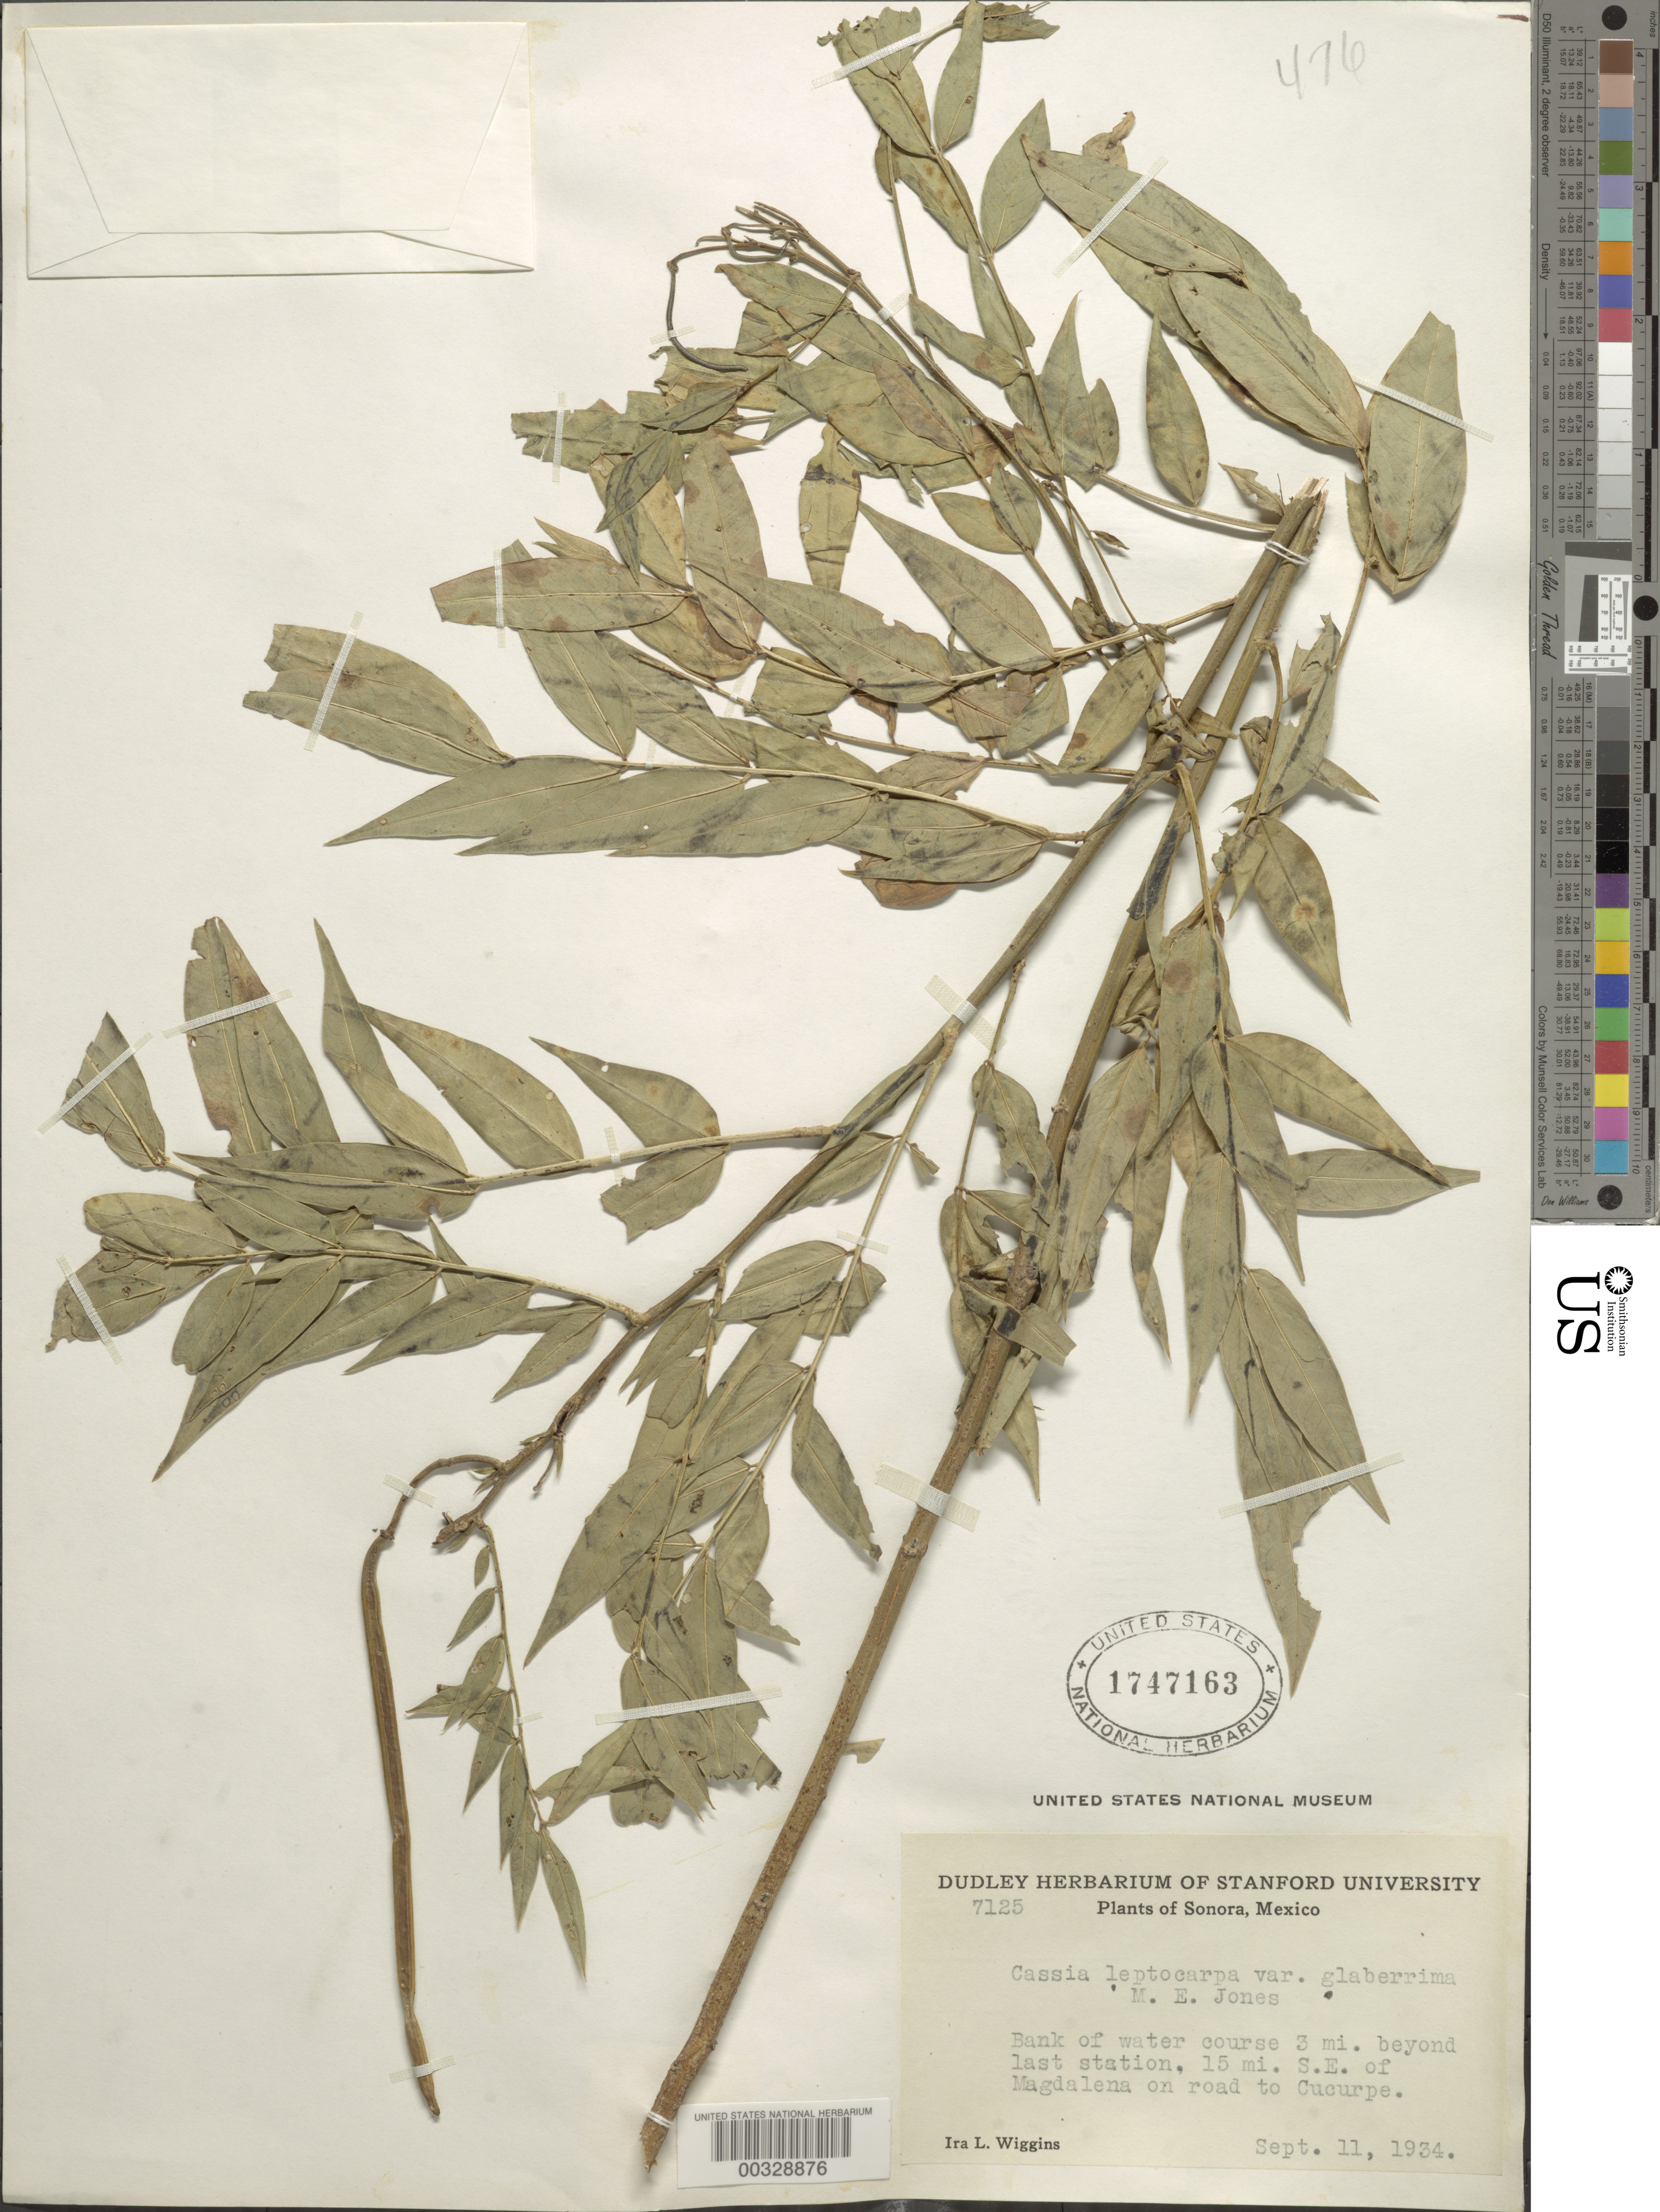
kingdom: Plantae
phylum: Tracheophyta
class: Magnoliopsida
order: Fabales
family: Fabaceae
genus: Senna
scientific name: Senna hirsuta var. leptocarpa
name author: (Benth.) H.S. Irwin & Barneby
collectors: I. L. Wiggins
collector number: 7125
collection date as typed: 11 Sep 1934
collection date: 1934-09-11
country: Mexico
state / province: Sonora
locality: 3 mi beyond last station, 15 mi SE of Magdalena on road to Cucurpe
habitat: Bank of water course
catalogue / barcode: US 1747163